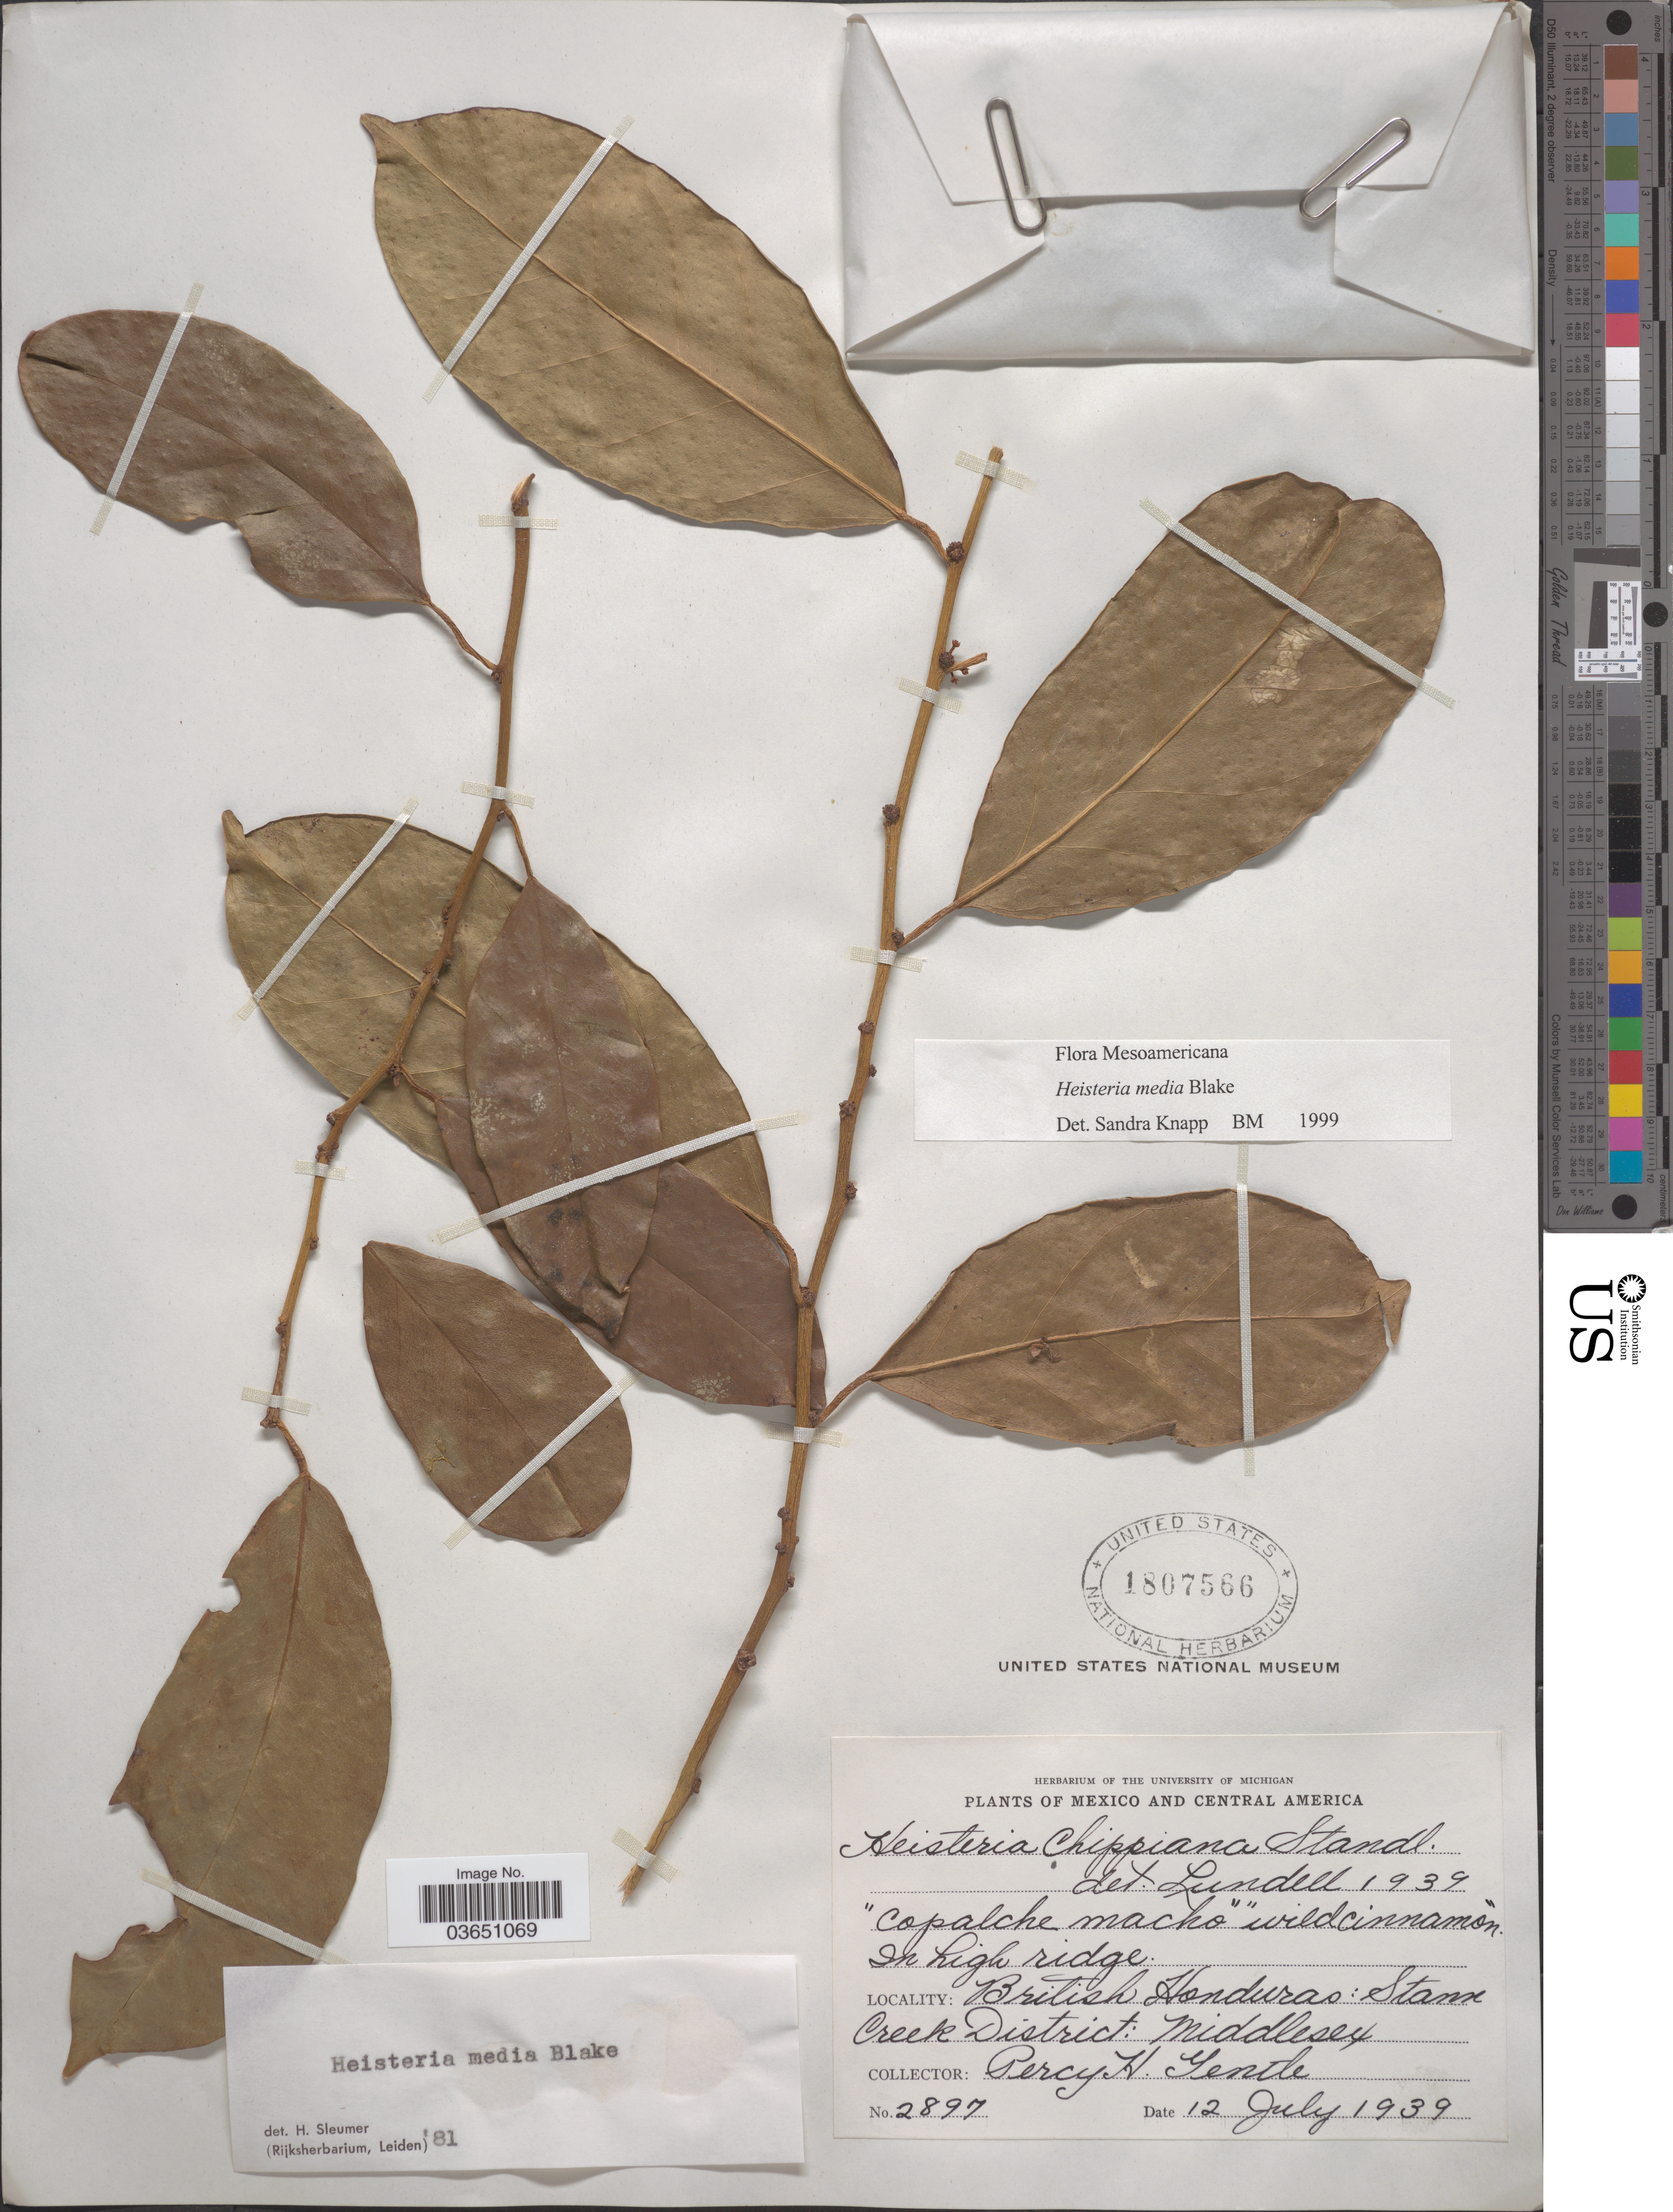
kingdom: Plantae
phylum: Tracheophyta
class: Magnoliopsida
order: Santalales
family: Erythropalaceae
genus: Heisteria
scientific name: Heisteria media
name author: S.F. Blake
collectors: P. H. Gentle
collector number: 2897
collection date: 1939-07-12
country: Belize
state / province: Stann Creek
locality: British Honduras: Stann Creek District: Middlesex.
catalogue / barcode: US 1807566